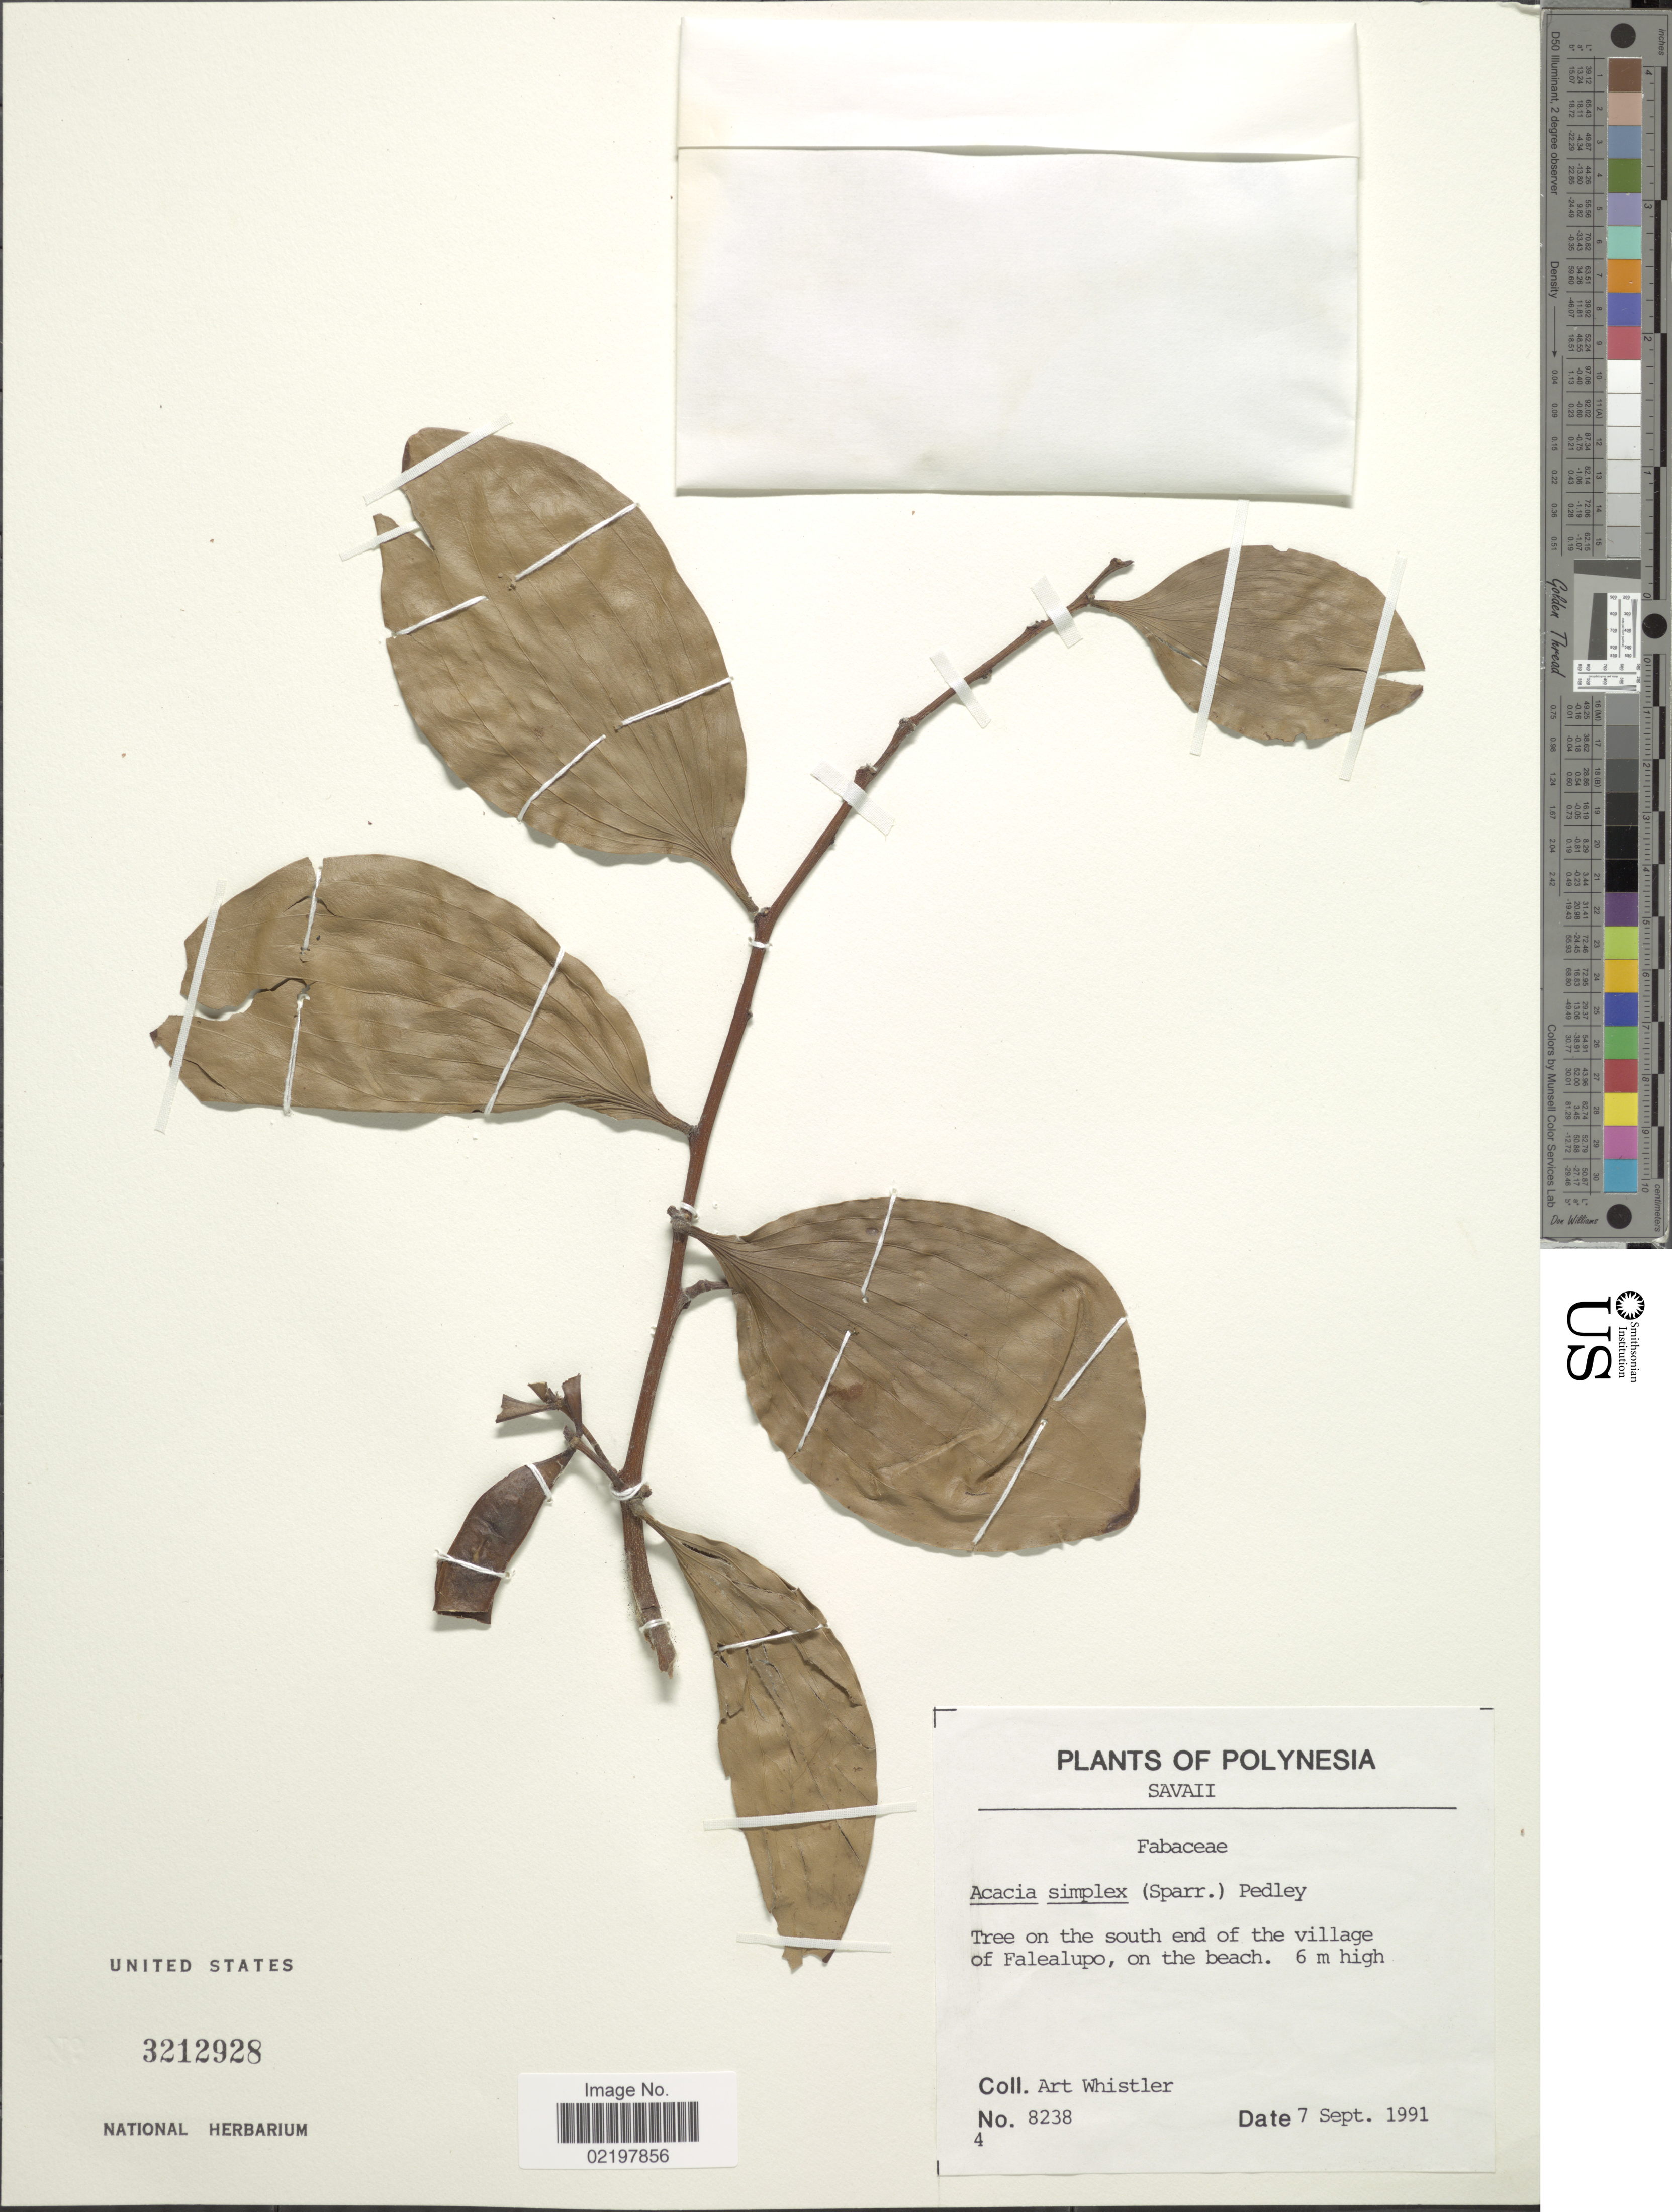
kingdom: Plantae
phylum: Tracheophyta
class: Magnoliopsida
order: Fabales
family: Fabaceae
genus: Acacia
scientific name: Acacia simplex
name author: (Sparrmann) Pedley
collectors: A. Whistler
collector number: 8238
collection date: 1991-09-07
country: Samoa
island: Savai'i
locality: Polynesia, Savaii, Tree on the south end of the village of Falealupo, on the beach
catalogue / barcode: US 3212928